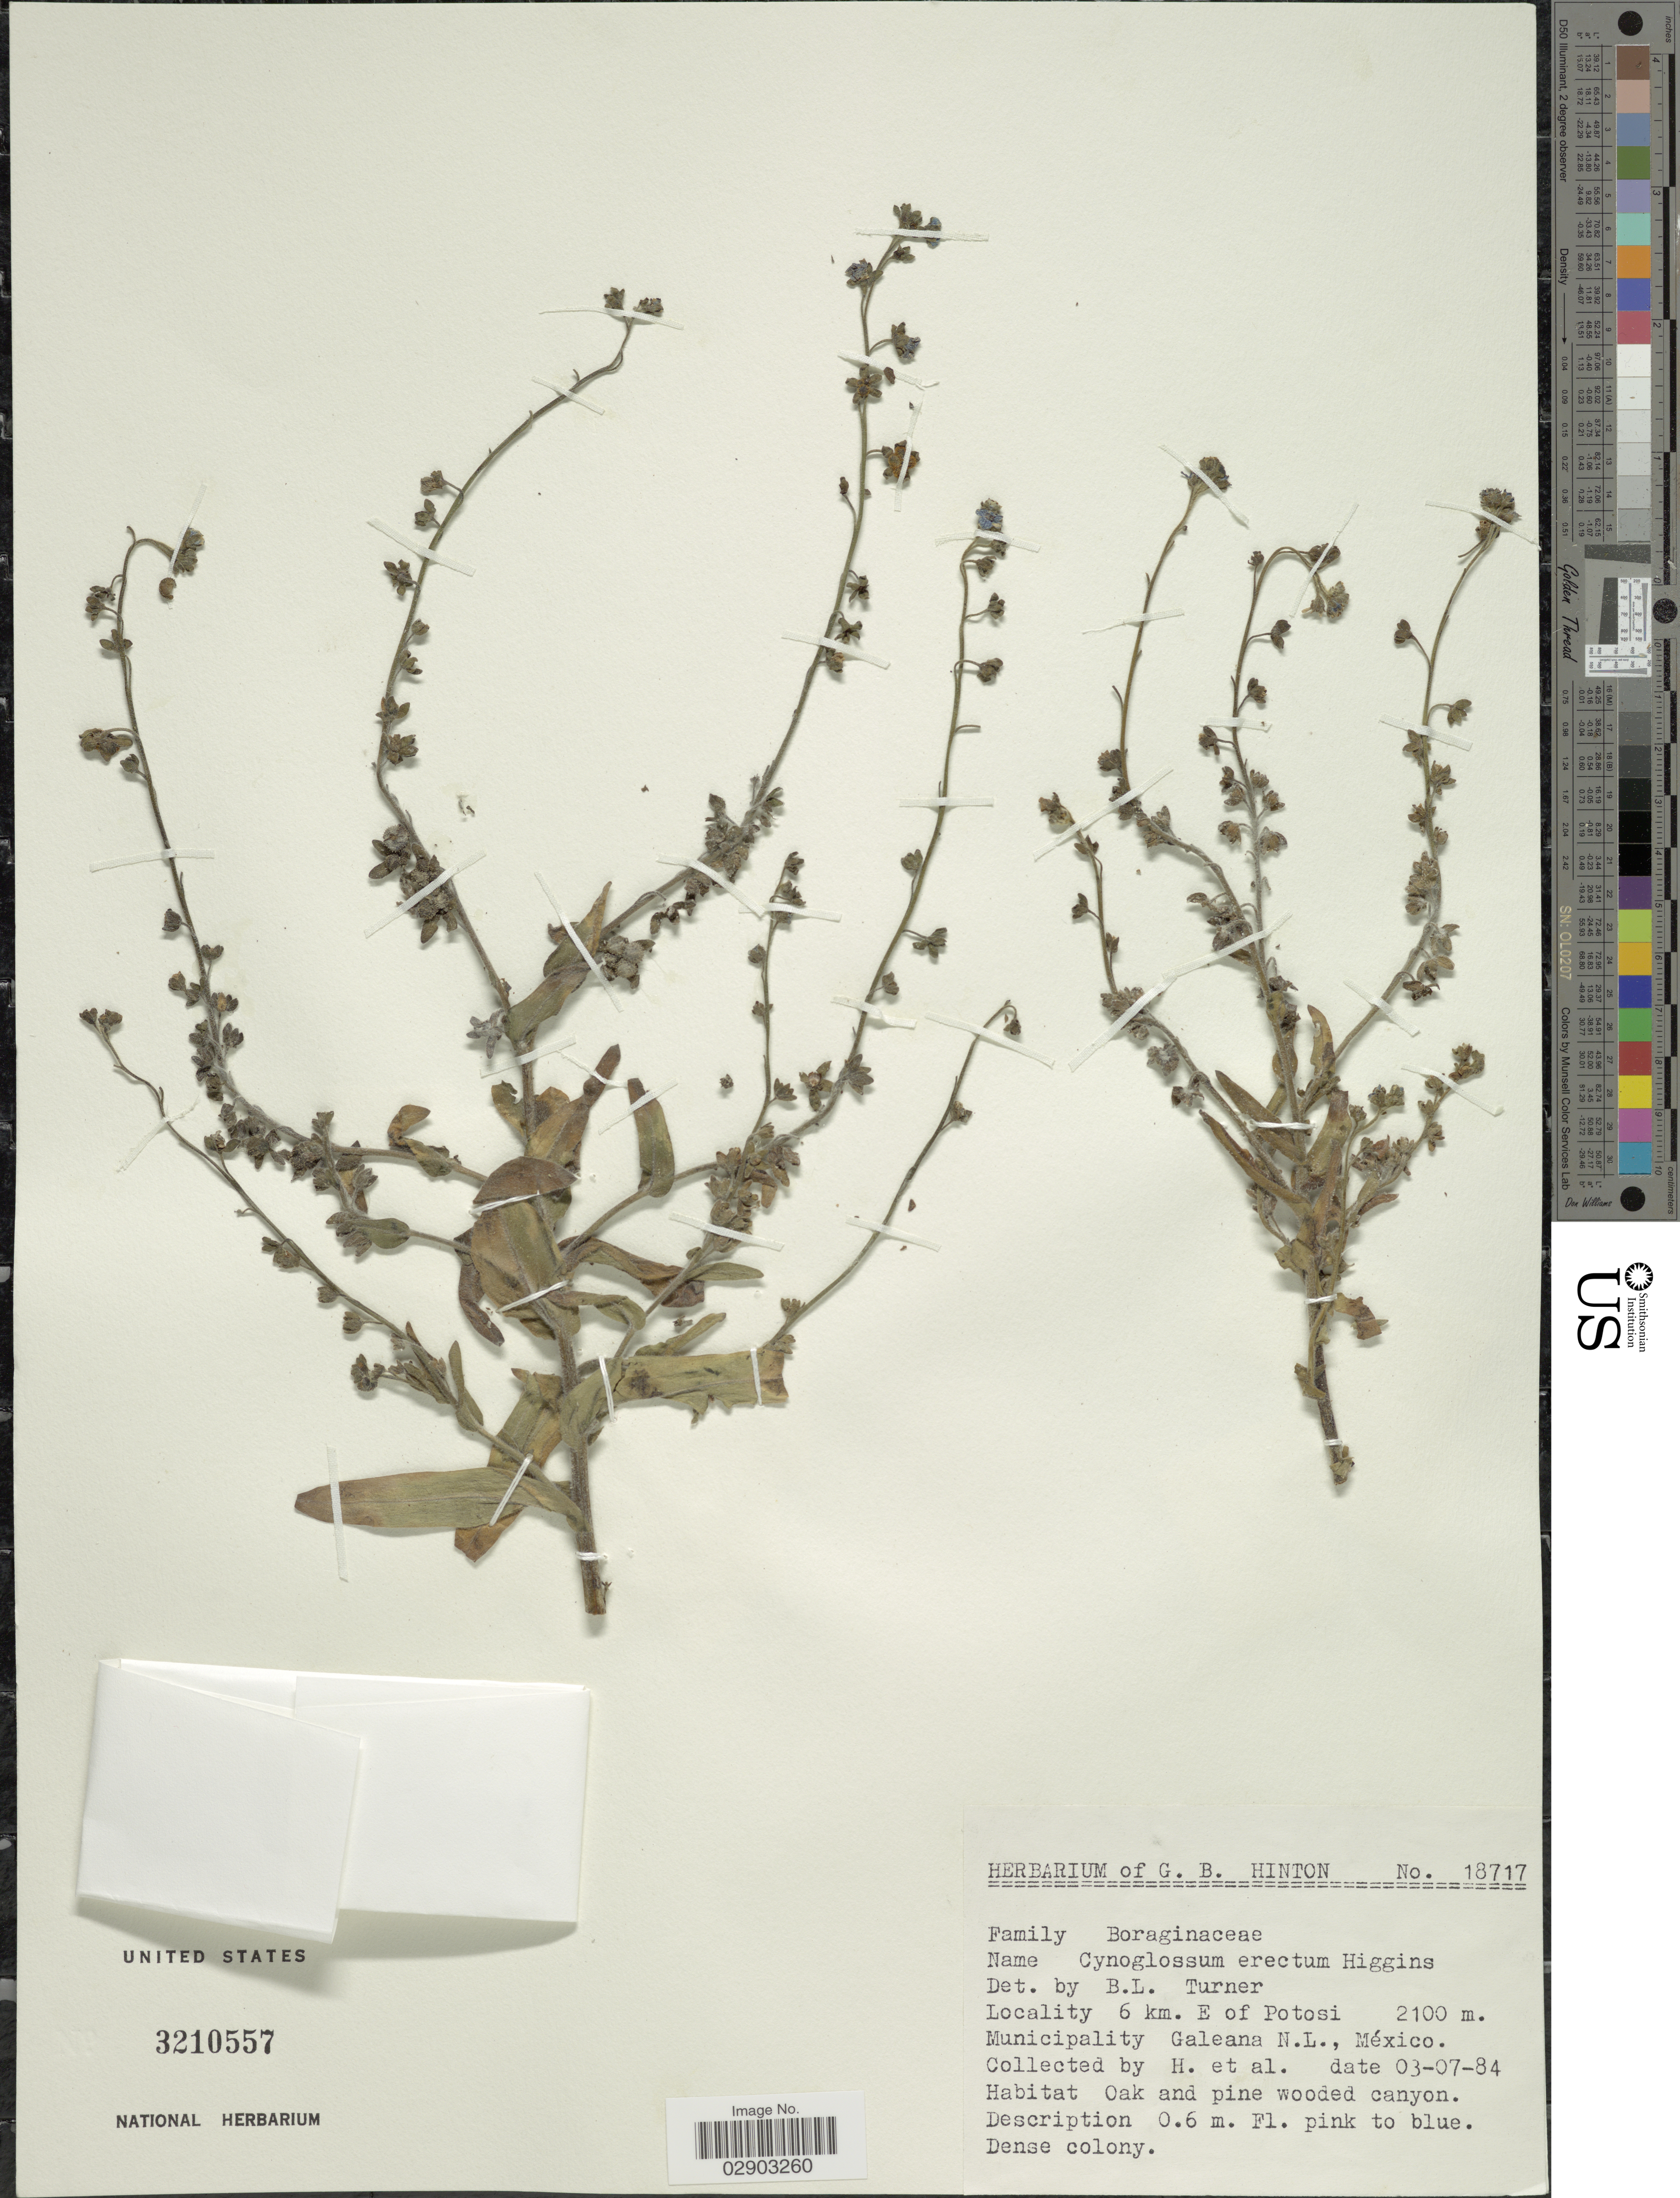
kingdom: Plantae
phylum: Tracheophyta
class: Magnoliopsida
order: Boraginales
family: Boraginaceae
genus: Cynoglossum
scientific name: Cynoglossum erectum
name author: L.C. Higgins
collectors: G. B. Hinton & et al.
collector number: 18717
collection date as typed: Transcribed d/m/y: 3/7/84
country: Mexico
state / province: Nuevo León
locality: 6 km. E of Potosi. Municipality Galeana N.L.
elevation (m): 2100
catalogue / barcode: US 3210557